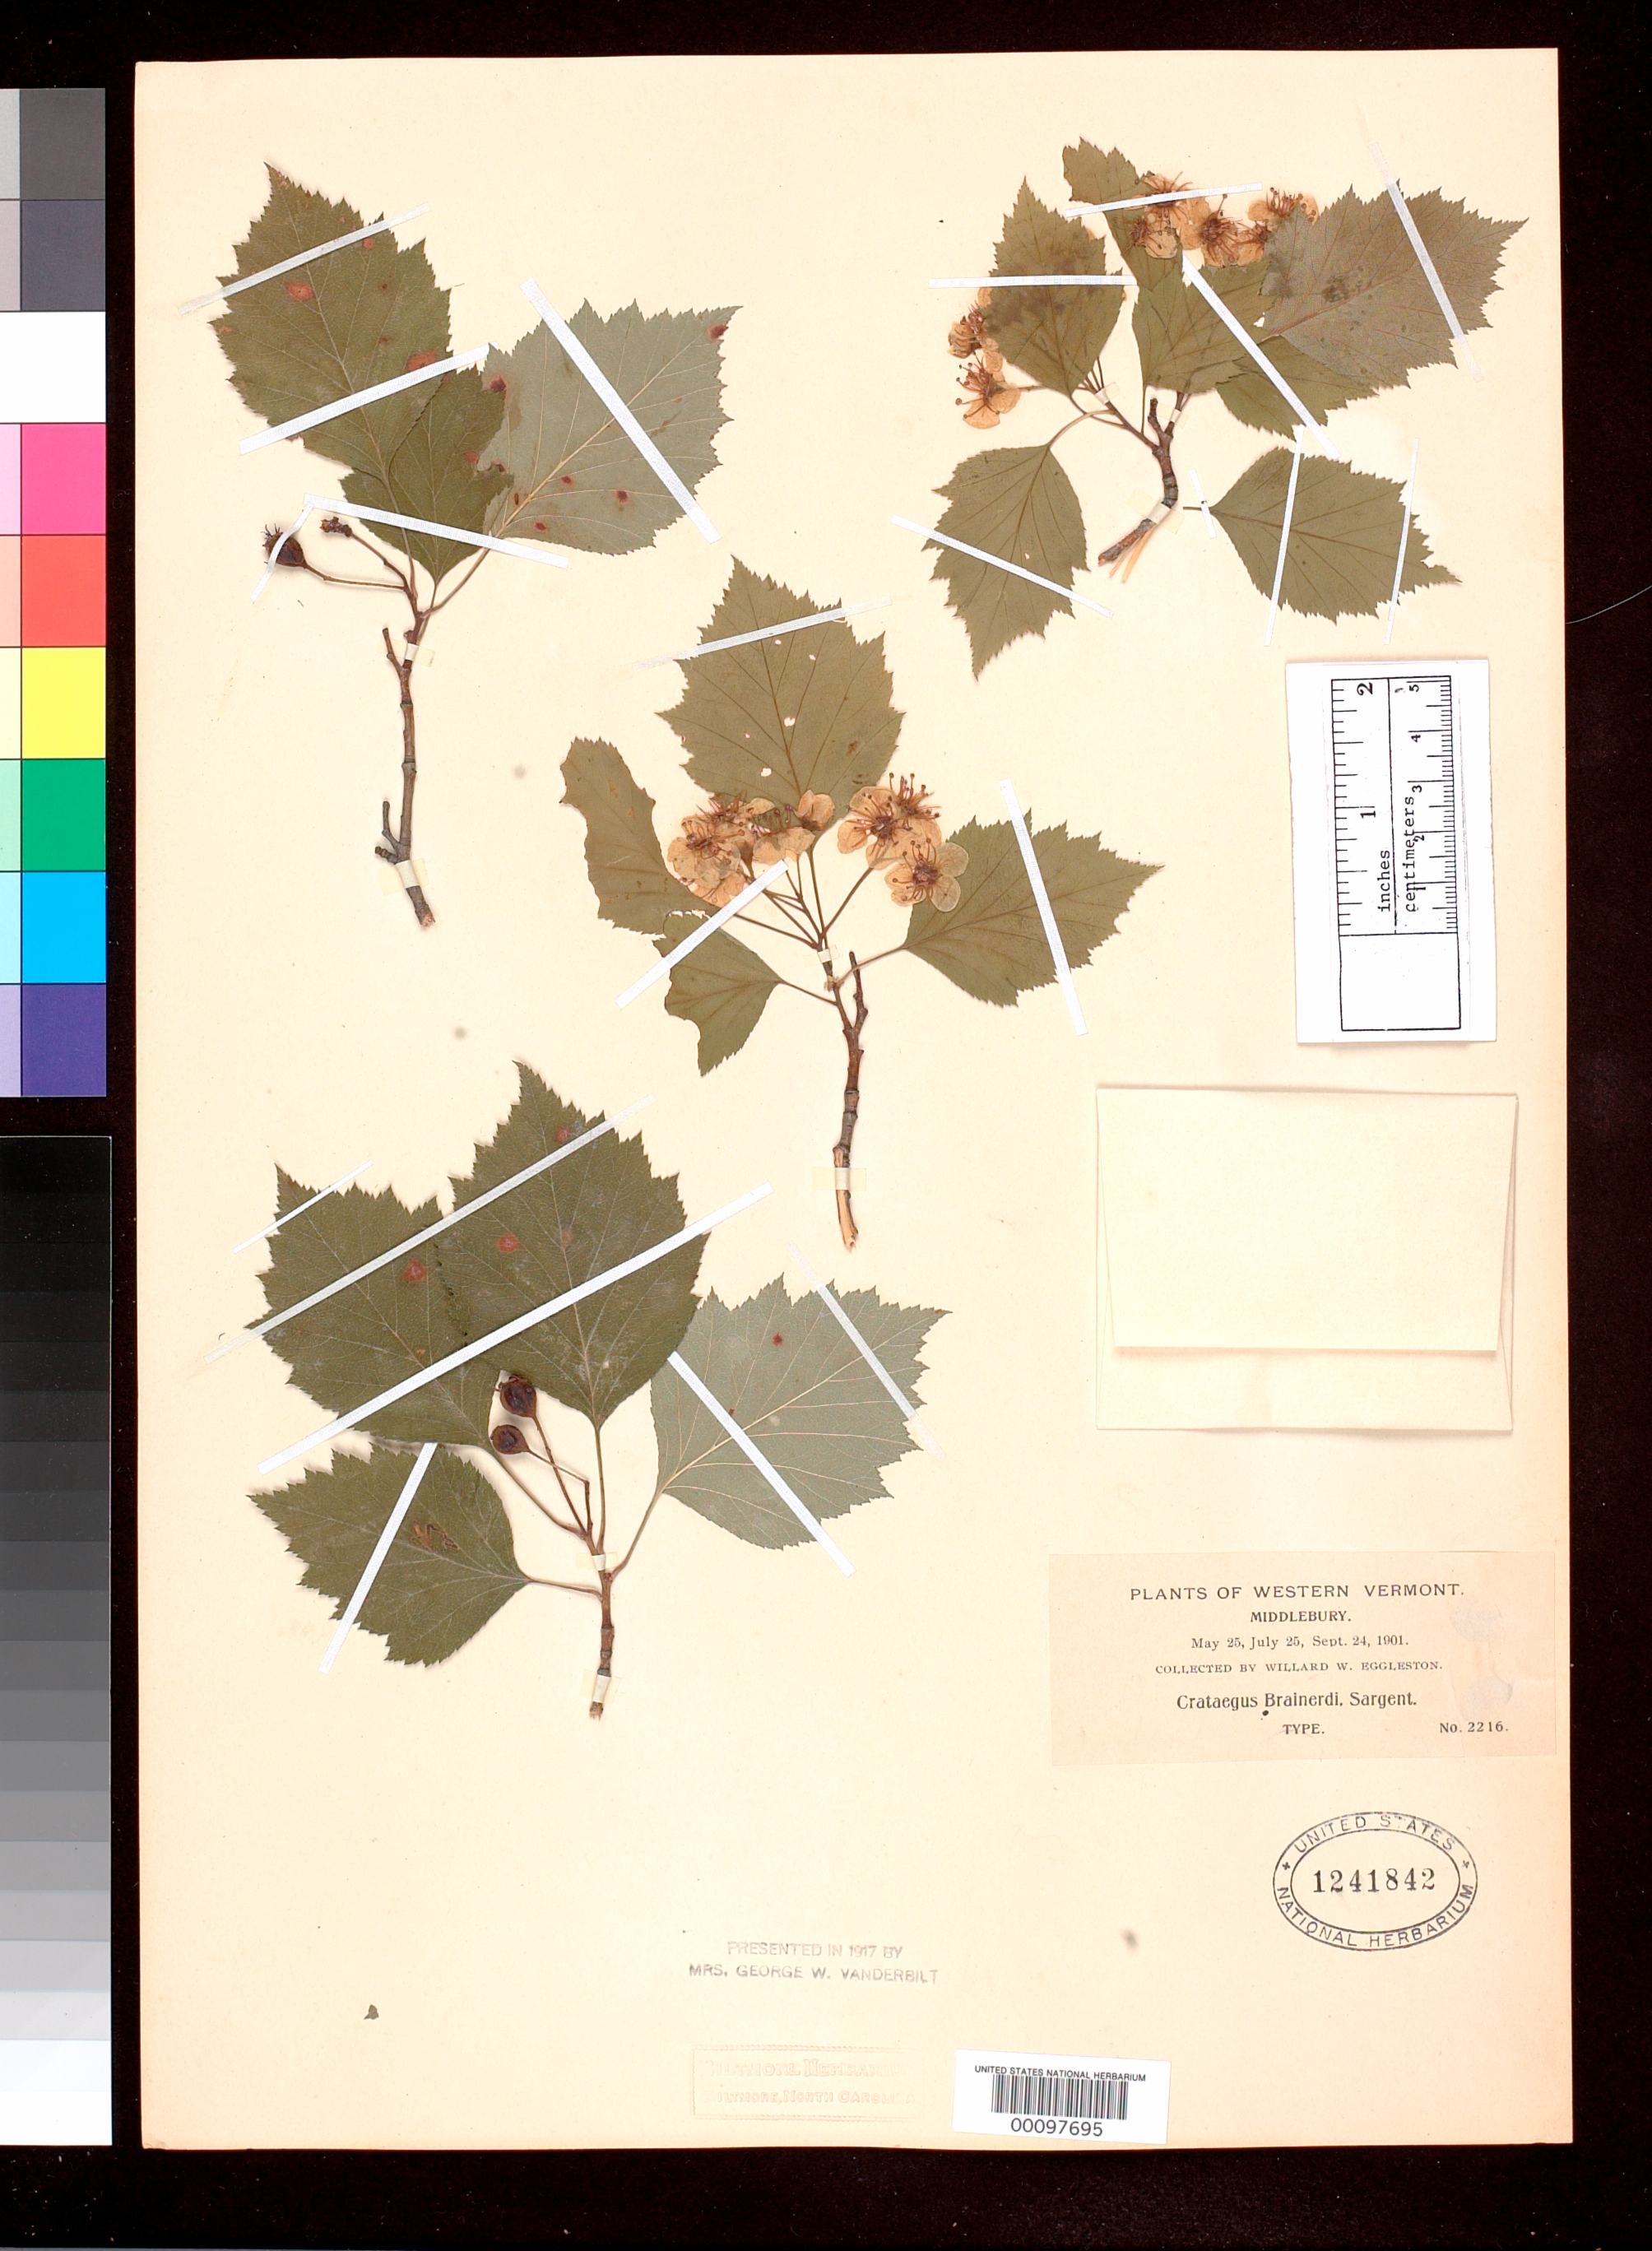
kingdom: Plantae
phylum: Tracheophyta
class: Magnoliopsida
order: Rosales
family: Rosaceae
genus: Crataegus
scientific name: Crataegus brainerdii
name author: Sarg.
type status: Isosyntype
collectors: W. W. Eggleston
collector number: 2216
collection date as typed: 25 May 1901 to 24 Sep 1901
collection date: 1901-05-25/1901-09-24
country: United States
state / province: Vermont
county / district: Addison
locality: Middlebury.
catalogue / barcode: US 1241842